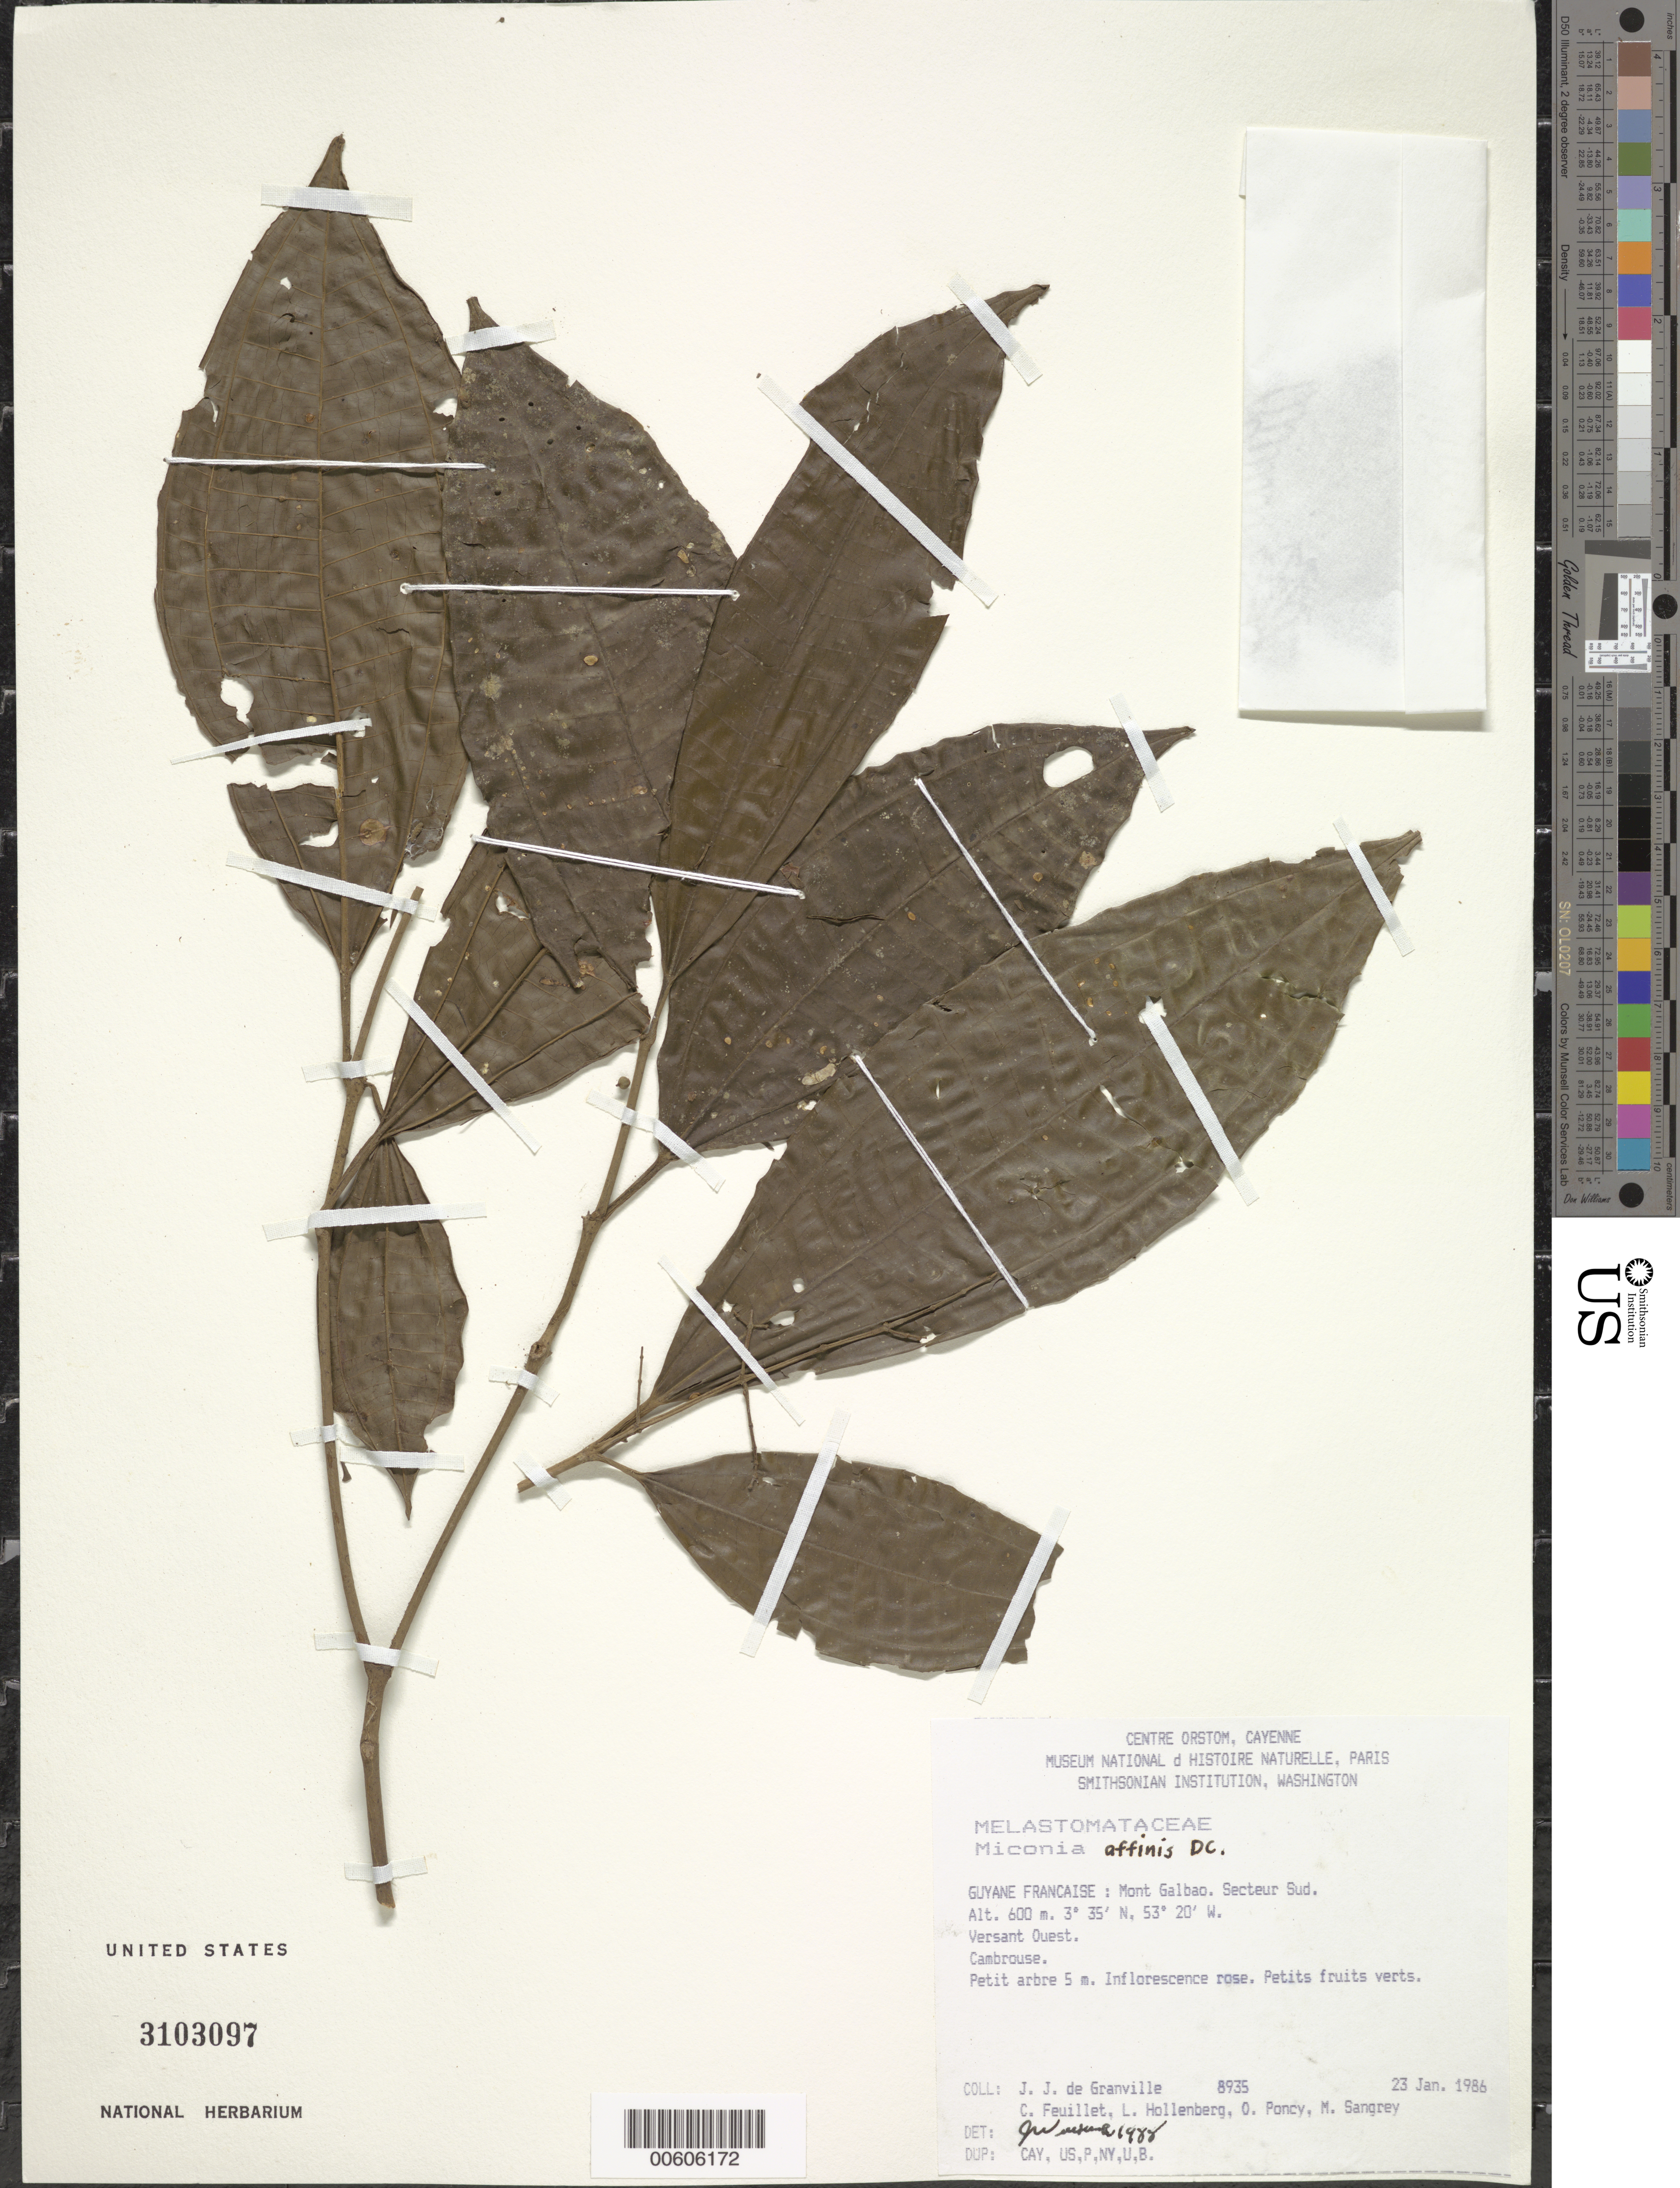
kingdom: Plantae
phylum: Tracheophyta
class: Magnoliopsida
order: Myrtales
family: Melastomataceae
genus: Miconia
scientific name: Miconia affinis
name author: DC.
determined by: Wurdack, John J., (US), US (UNITED STATES)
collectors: J.-J. de Granville, C. Feuillet, L. Hollenberg, O. Poncy & M. S. Sangrey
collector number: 8935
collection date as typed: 23-Jan-86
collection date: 1986-01-23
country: French Guiana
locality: Mont Galbao. Secteur Sud. Versant Ouest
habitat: Cambrouse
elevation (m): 600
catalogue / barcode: US 3103097